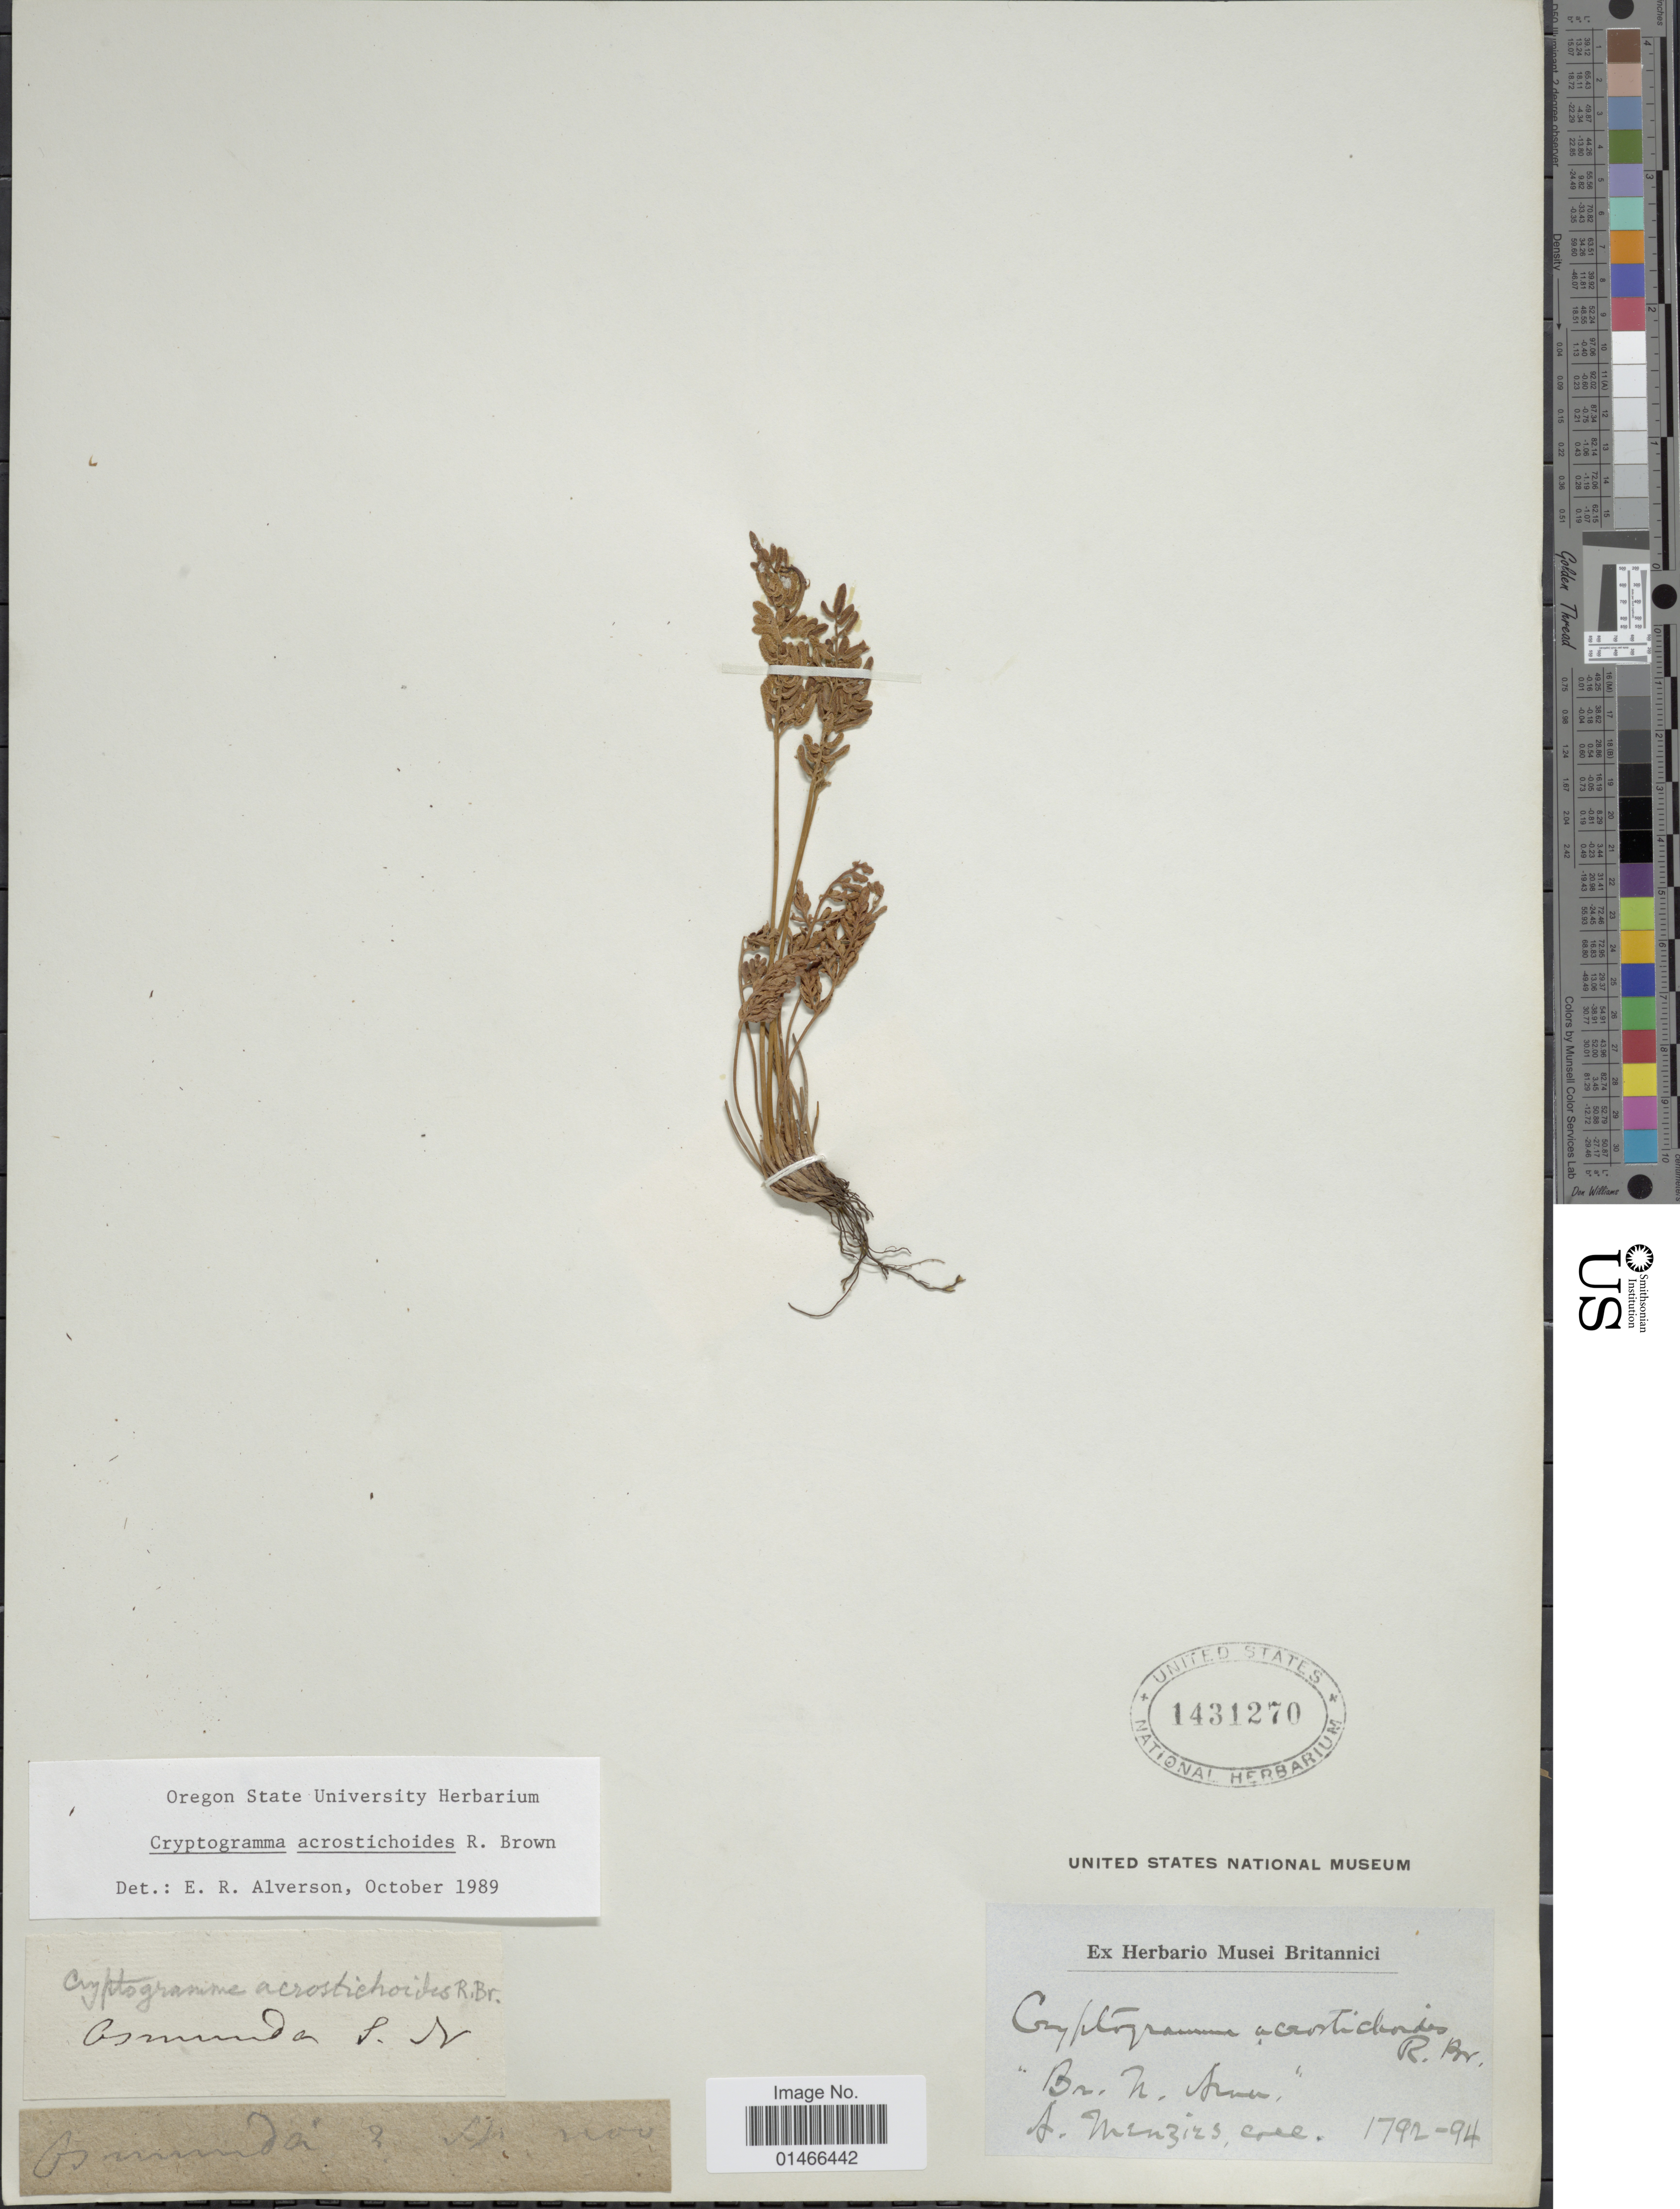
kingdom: Plantae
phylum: Tracheophyta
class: Polypodiopsida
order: Polypodiales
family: Pteridaceae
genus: Cryptogramma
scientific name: Cryptogramma acrostichoides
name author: R. Br.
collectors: A. Menzies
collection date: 1792/1794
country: Canada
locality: British North America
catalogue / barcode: US 1431270